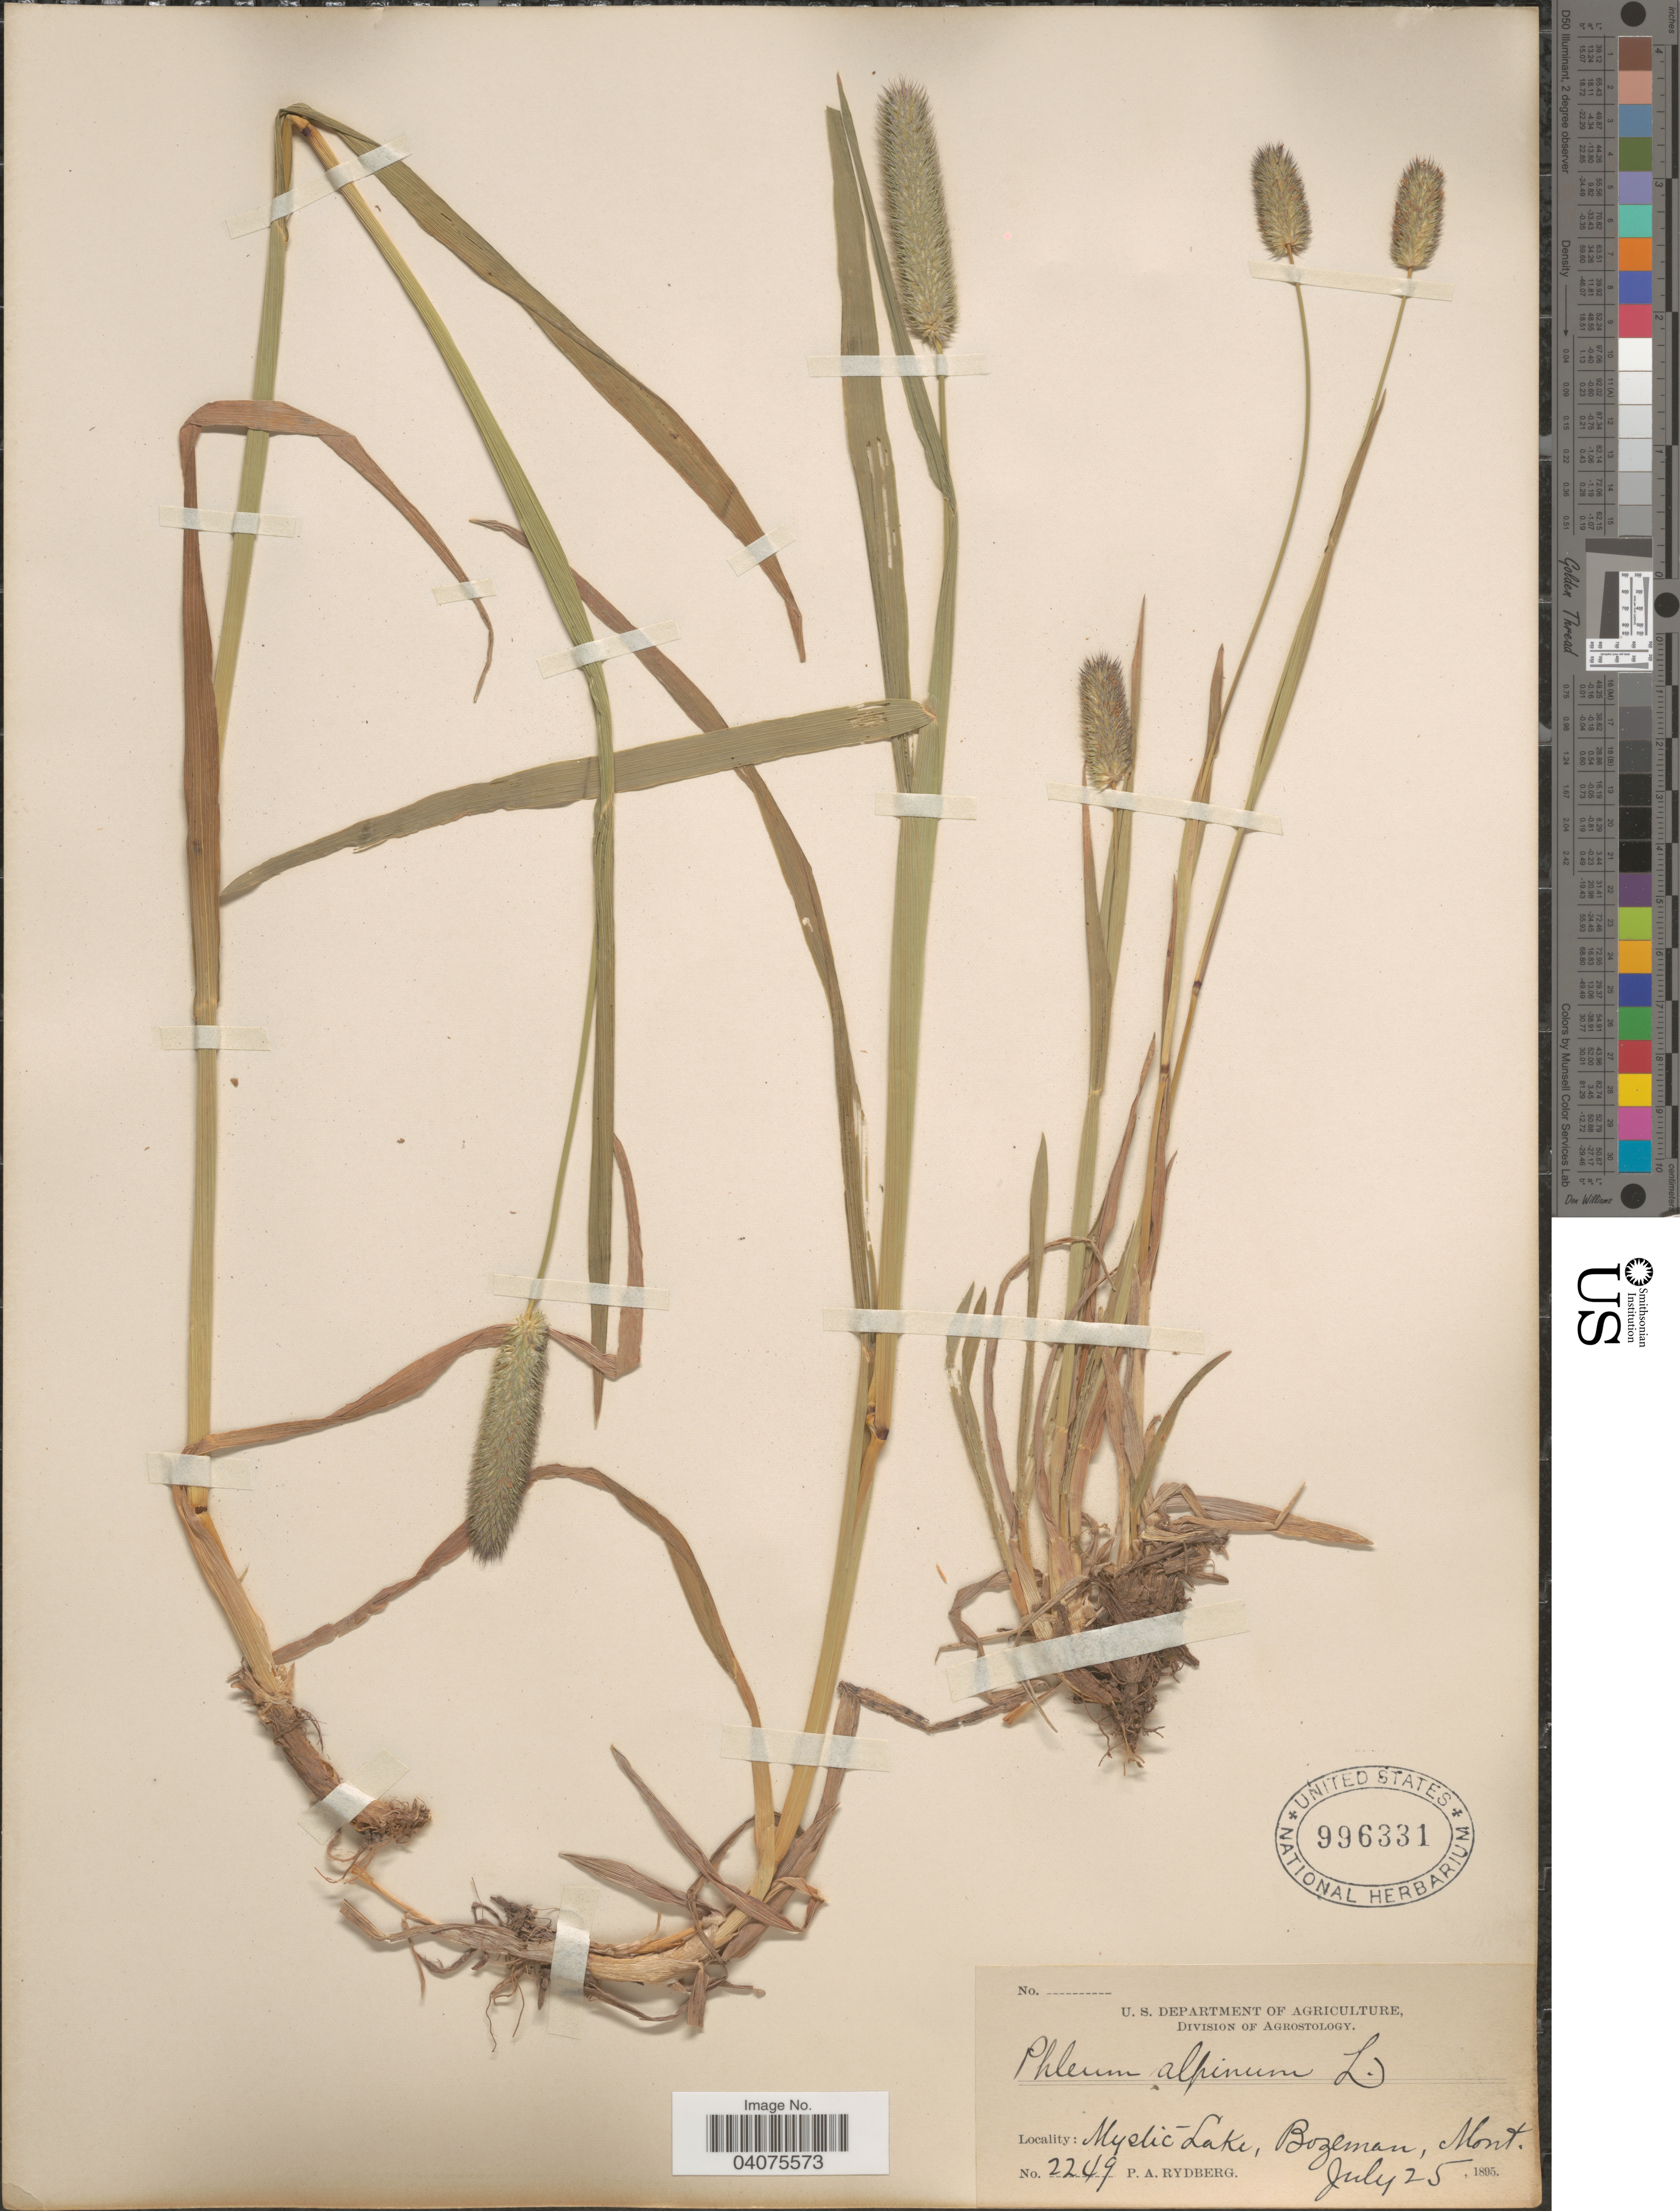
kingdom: Plantae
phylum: Tracheophyta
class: Liliopsida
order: Poales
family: Poaceae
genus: Phleum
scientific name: Phleum alpinum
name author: L.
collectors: P. A. Rydberg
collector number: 2249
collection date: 1895-07-25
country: United States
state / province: Montana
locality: Mystic Lake, Bozeman.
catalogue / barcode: US 996331